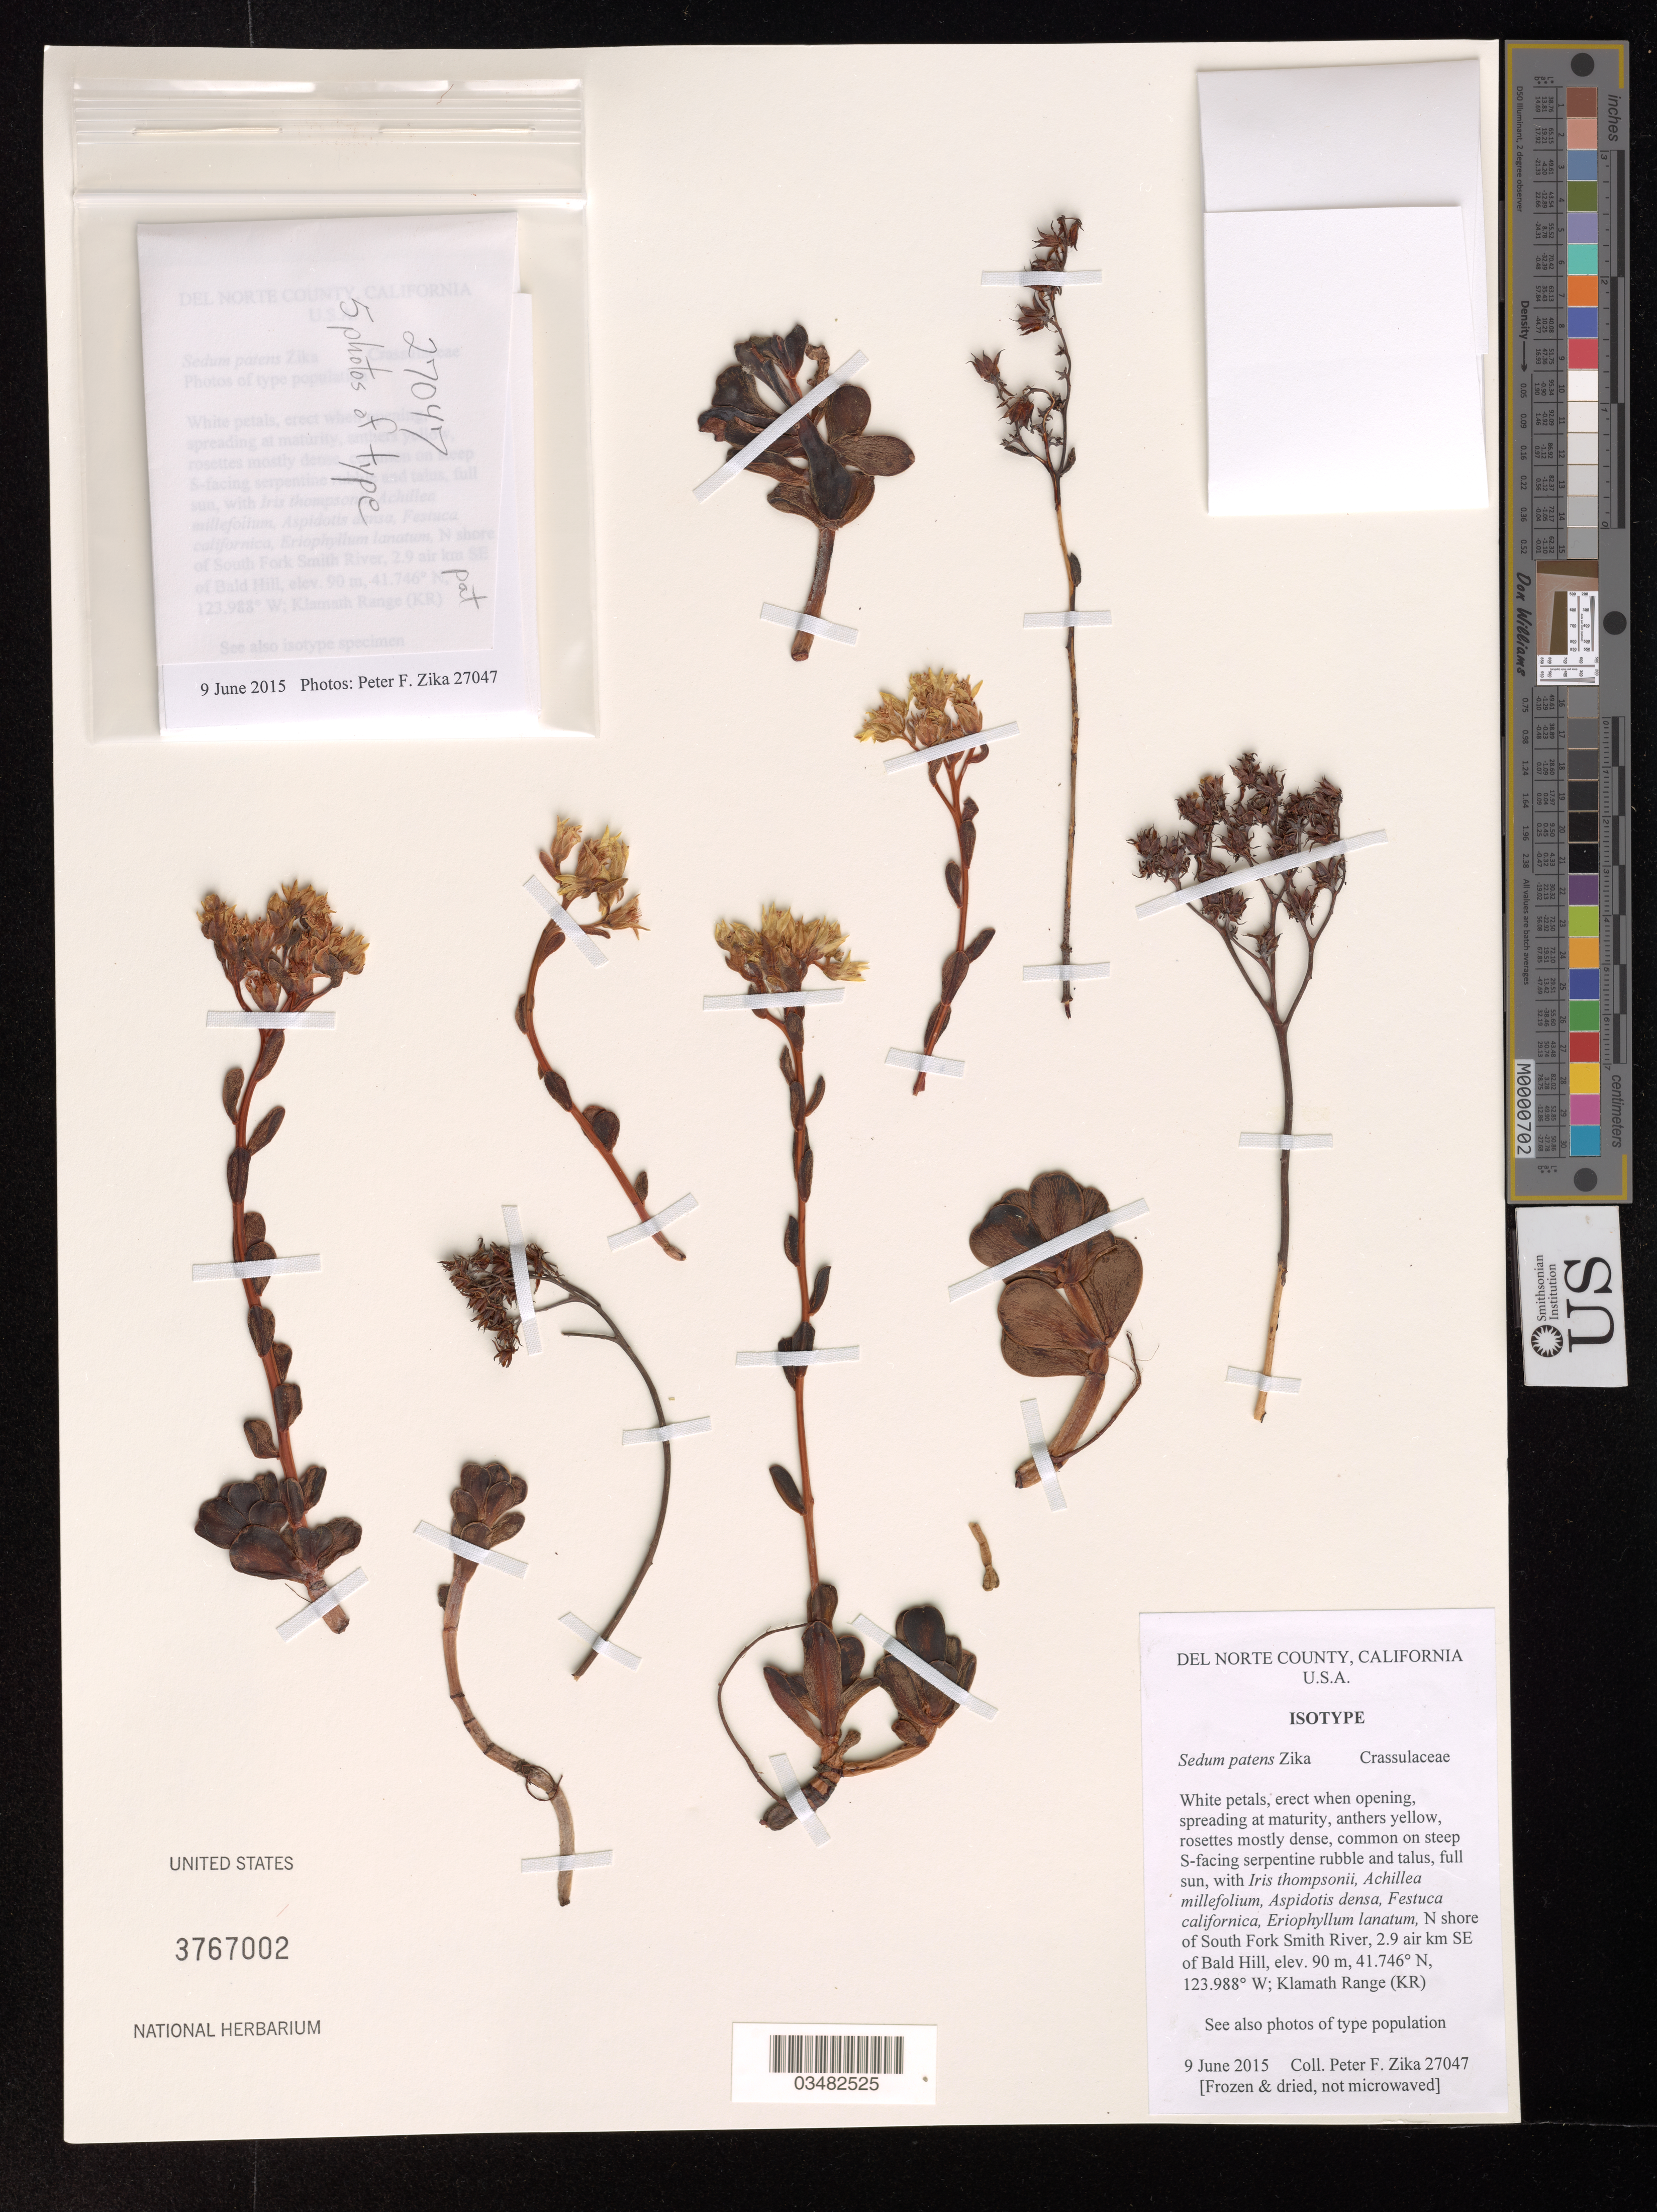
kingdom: Plantae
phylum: Tracheophyta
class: Magnoliopsida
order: Saxifragales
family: Crassulaceae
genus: Sedum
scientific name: Sedum patens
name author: Zika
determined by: Zika, P. F., (WTU)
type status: Isotype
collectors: P. F. Zika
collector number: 27047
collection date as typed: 9 June 2015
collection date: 2015-06-09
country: United States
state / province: California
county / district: Del Norte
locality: N shore of South Fork Smith River, 2.9 air km SE of Bald Hill; Klamath Range (KR)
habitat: steep S-facing serpentine rubble and talus, full sun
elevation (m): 90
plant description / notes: Photos of type population attached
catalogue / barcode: US 3767002